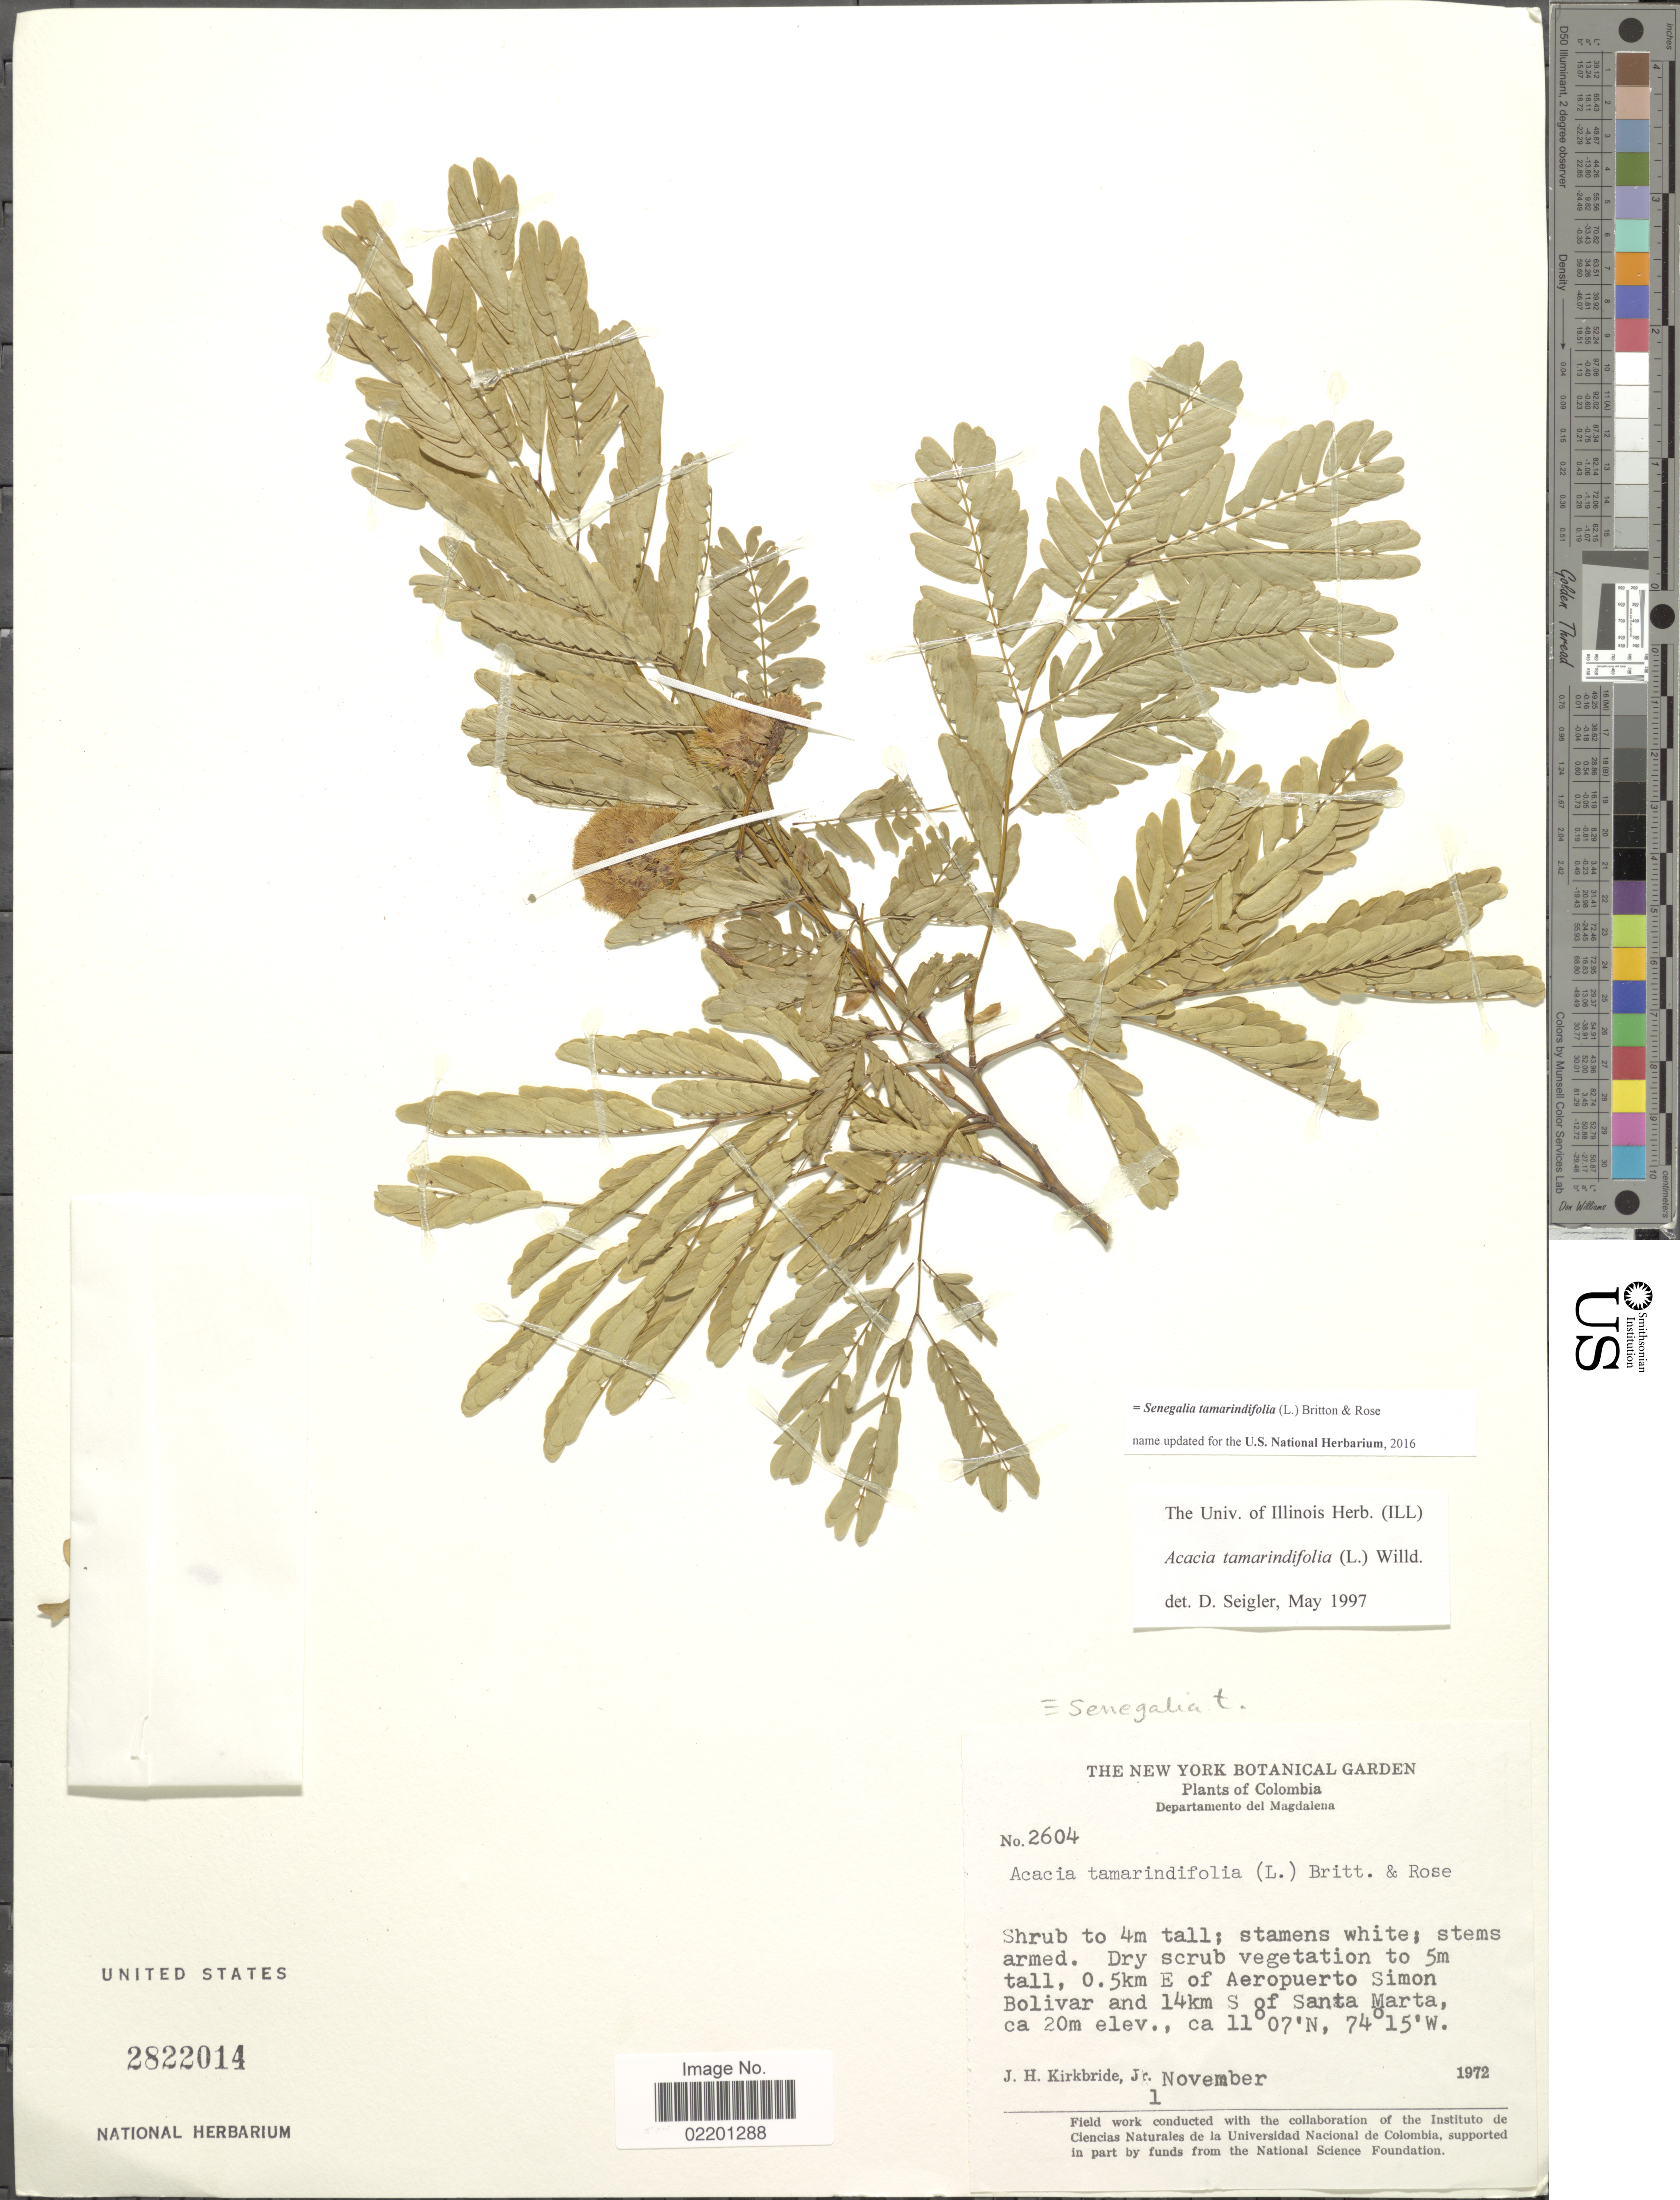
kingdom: Plantae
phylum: Tracheophyta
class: Magnoliopsida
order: Fabales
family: Fabaceae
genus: Senegalia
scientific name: Senegalia tamarindifolia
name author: (L.) Britton & Rose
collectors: J. H. Kirkbride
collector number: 2604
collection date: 1972-11-01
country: Colombia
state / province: Magdalena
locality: Departamento del Magdalena, 0.5 km E of Aeropuerto Simon Bolivar and 14 km S of Santa Marta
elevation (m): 20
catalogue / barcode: US 2822014